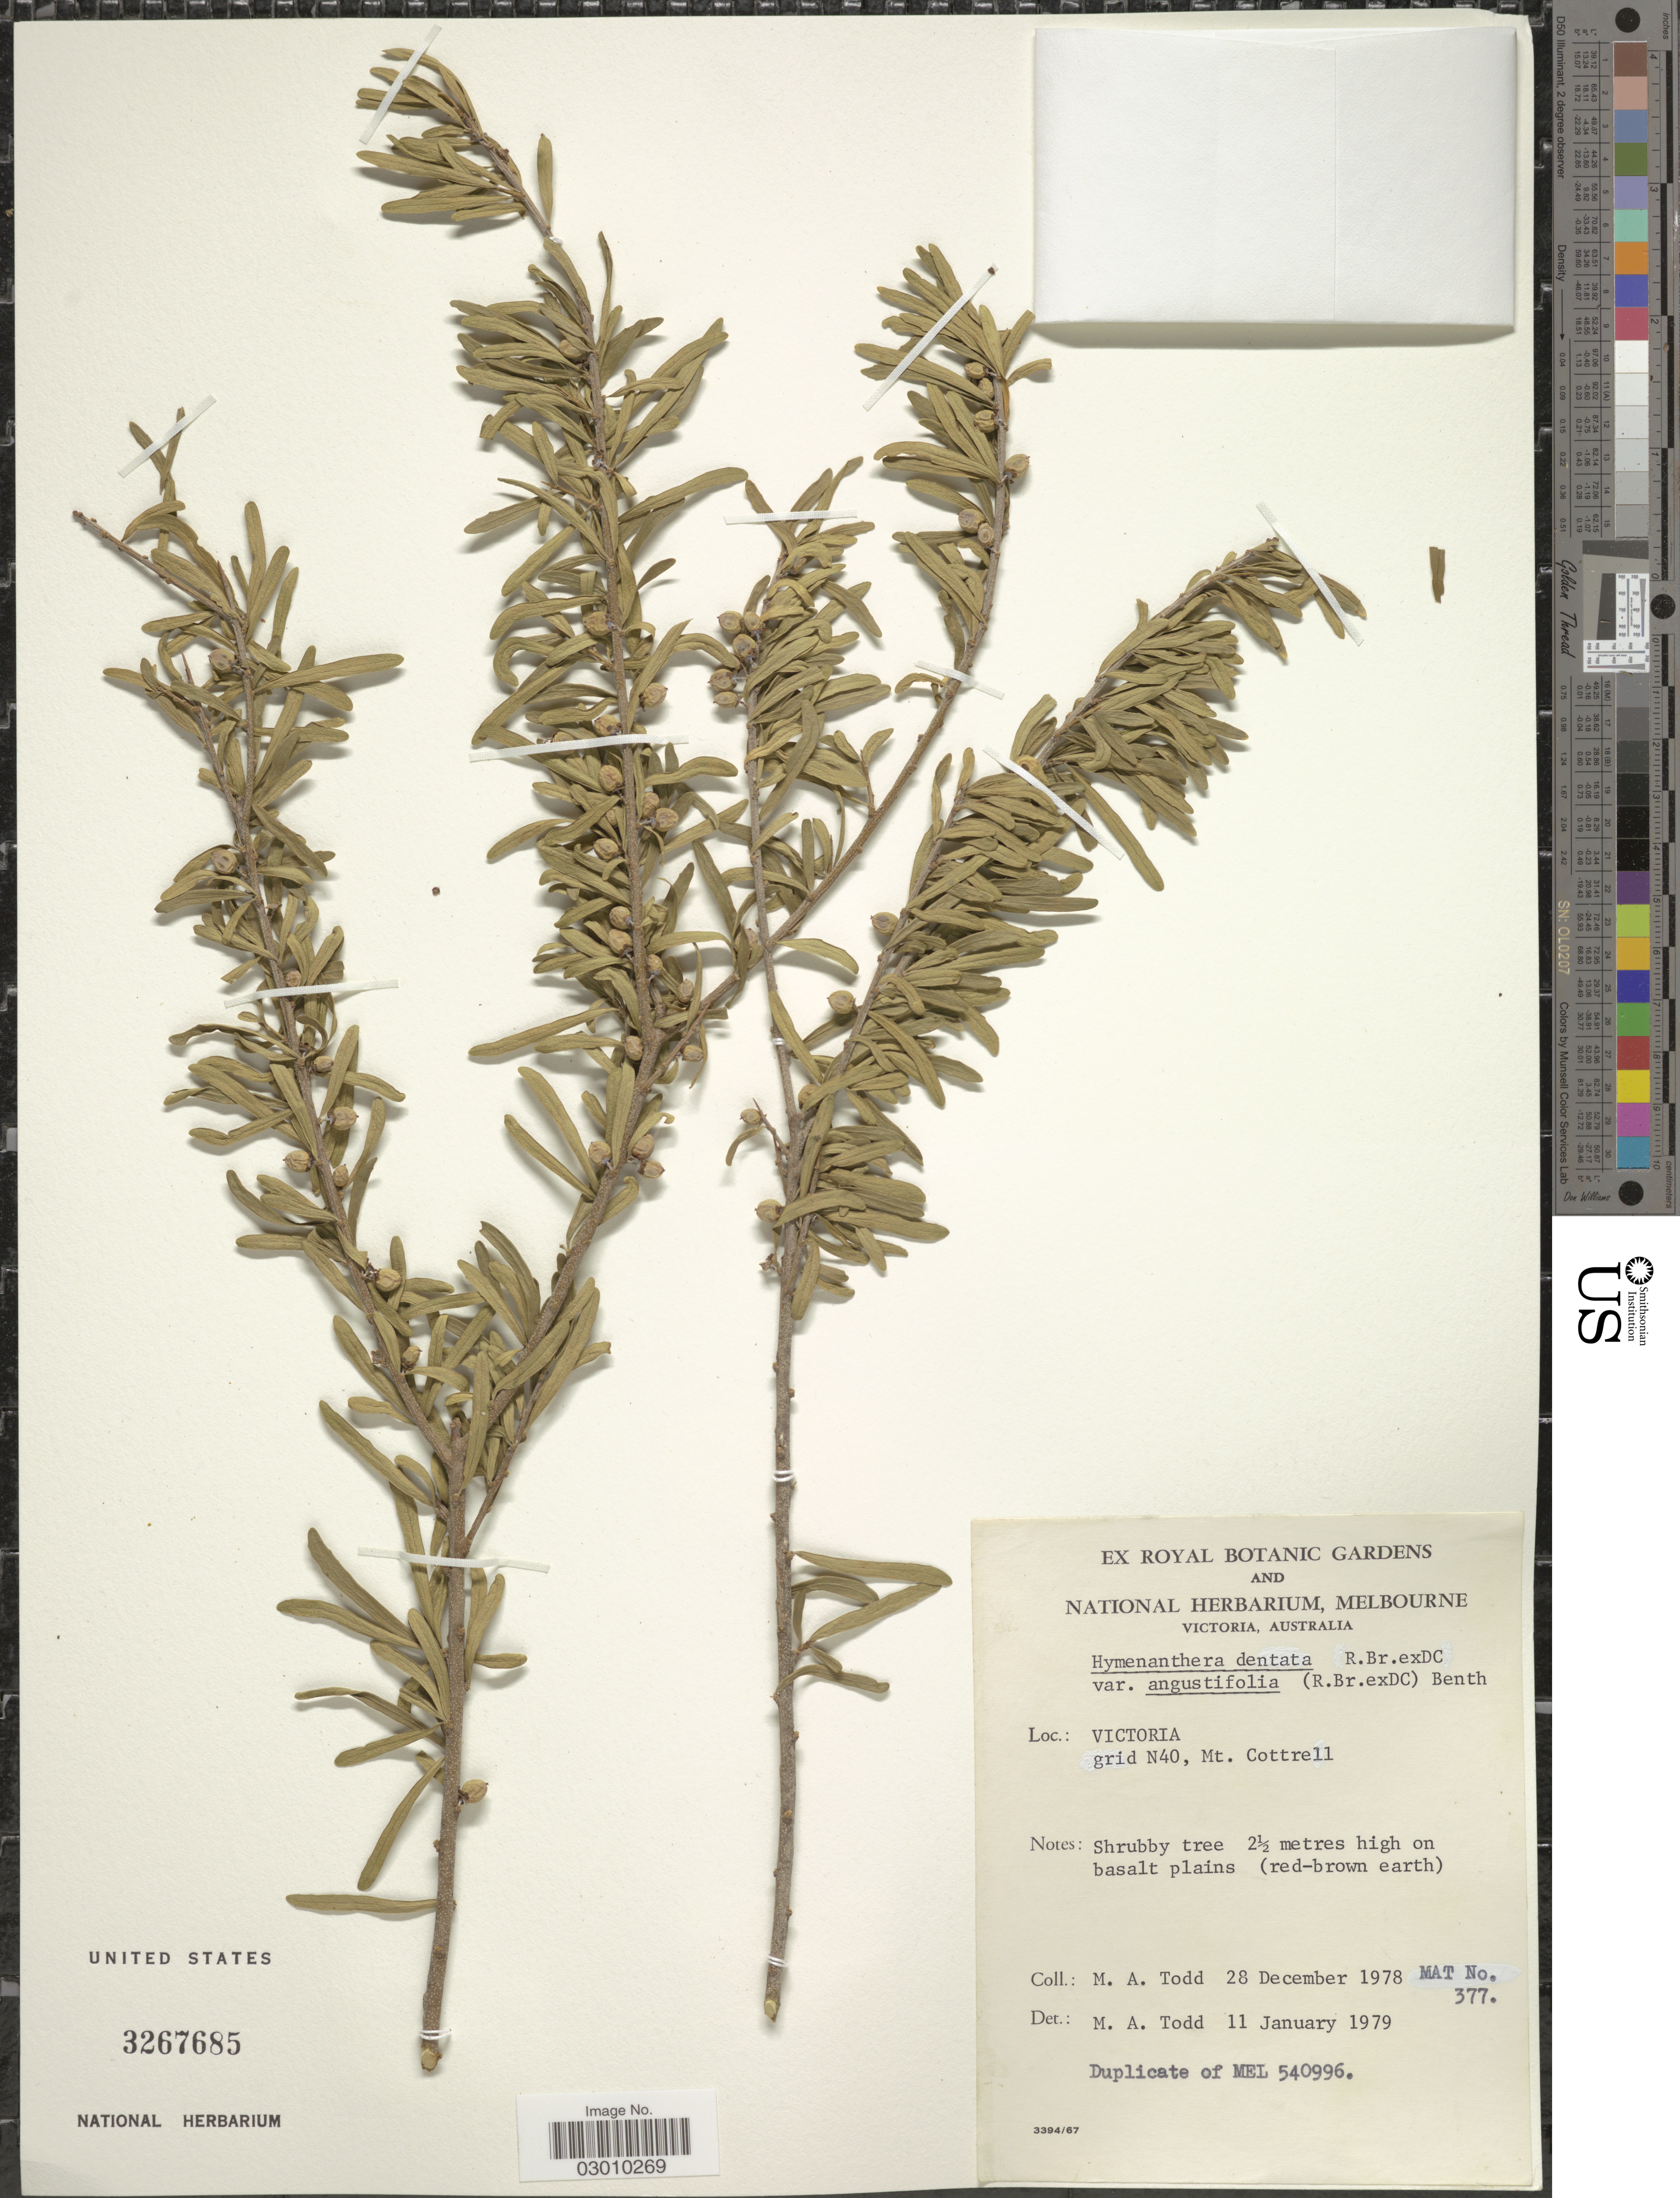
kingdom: Plantae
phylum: Tracheophyta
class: Magnoliopsida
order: Malpighiales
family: Violaceae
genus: Melicytus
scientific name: Melicytus angustifolius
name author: (R. Br. ex DC.) Garn.-Jones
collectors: M. Todd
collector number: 377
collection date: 1978-12-28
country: Australia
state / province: Victoria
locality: Victoria. Grid N40, Mt. Cottrell.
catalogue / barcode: US 3267685